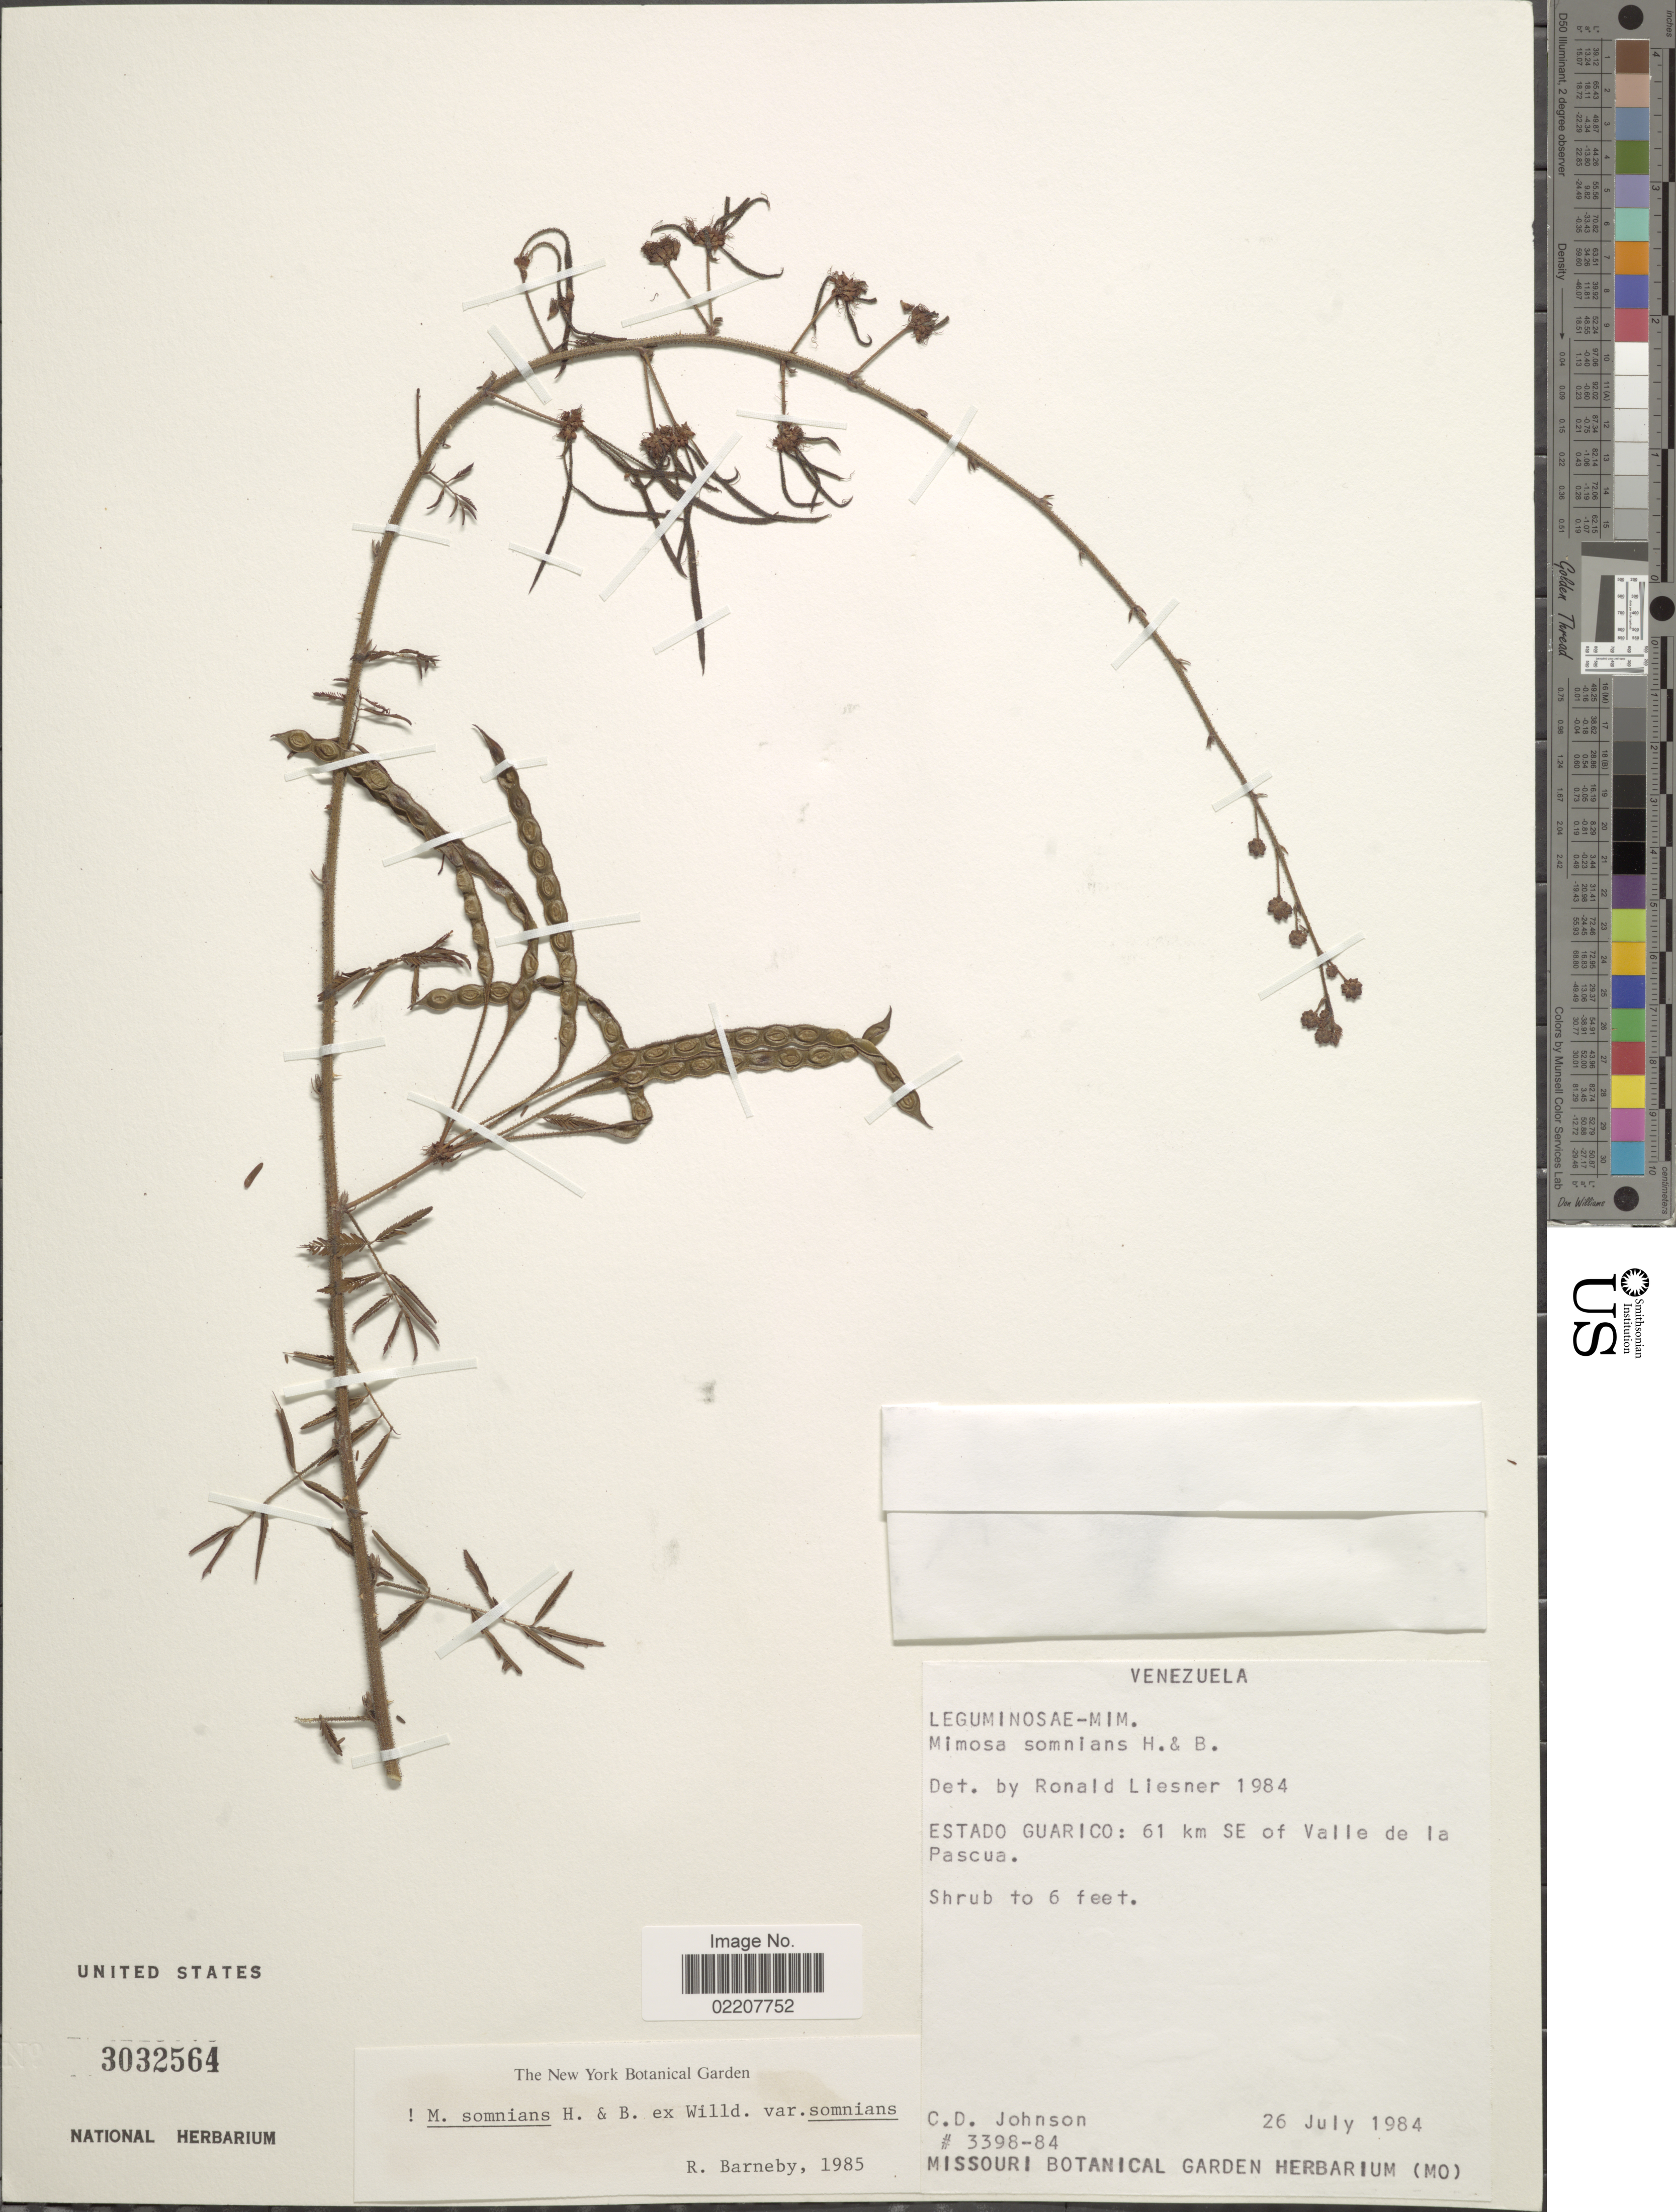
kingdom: Plantae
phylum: Tracheophyta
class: Magnoliopsida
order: Fabales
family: Fabaceae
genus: Mimosa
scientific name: Mimosa somnians var. somnians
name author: Humb. & Bonpl. ex Willd.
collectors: C. D. Johnson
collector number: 3398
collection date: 1984-07-26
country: Venezuela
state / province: Guárico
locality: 61 km SE of Valle de la Pascua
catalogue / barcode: US 3032564